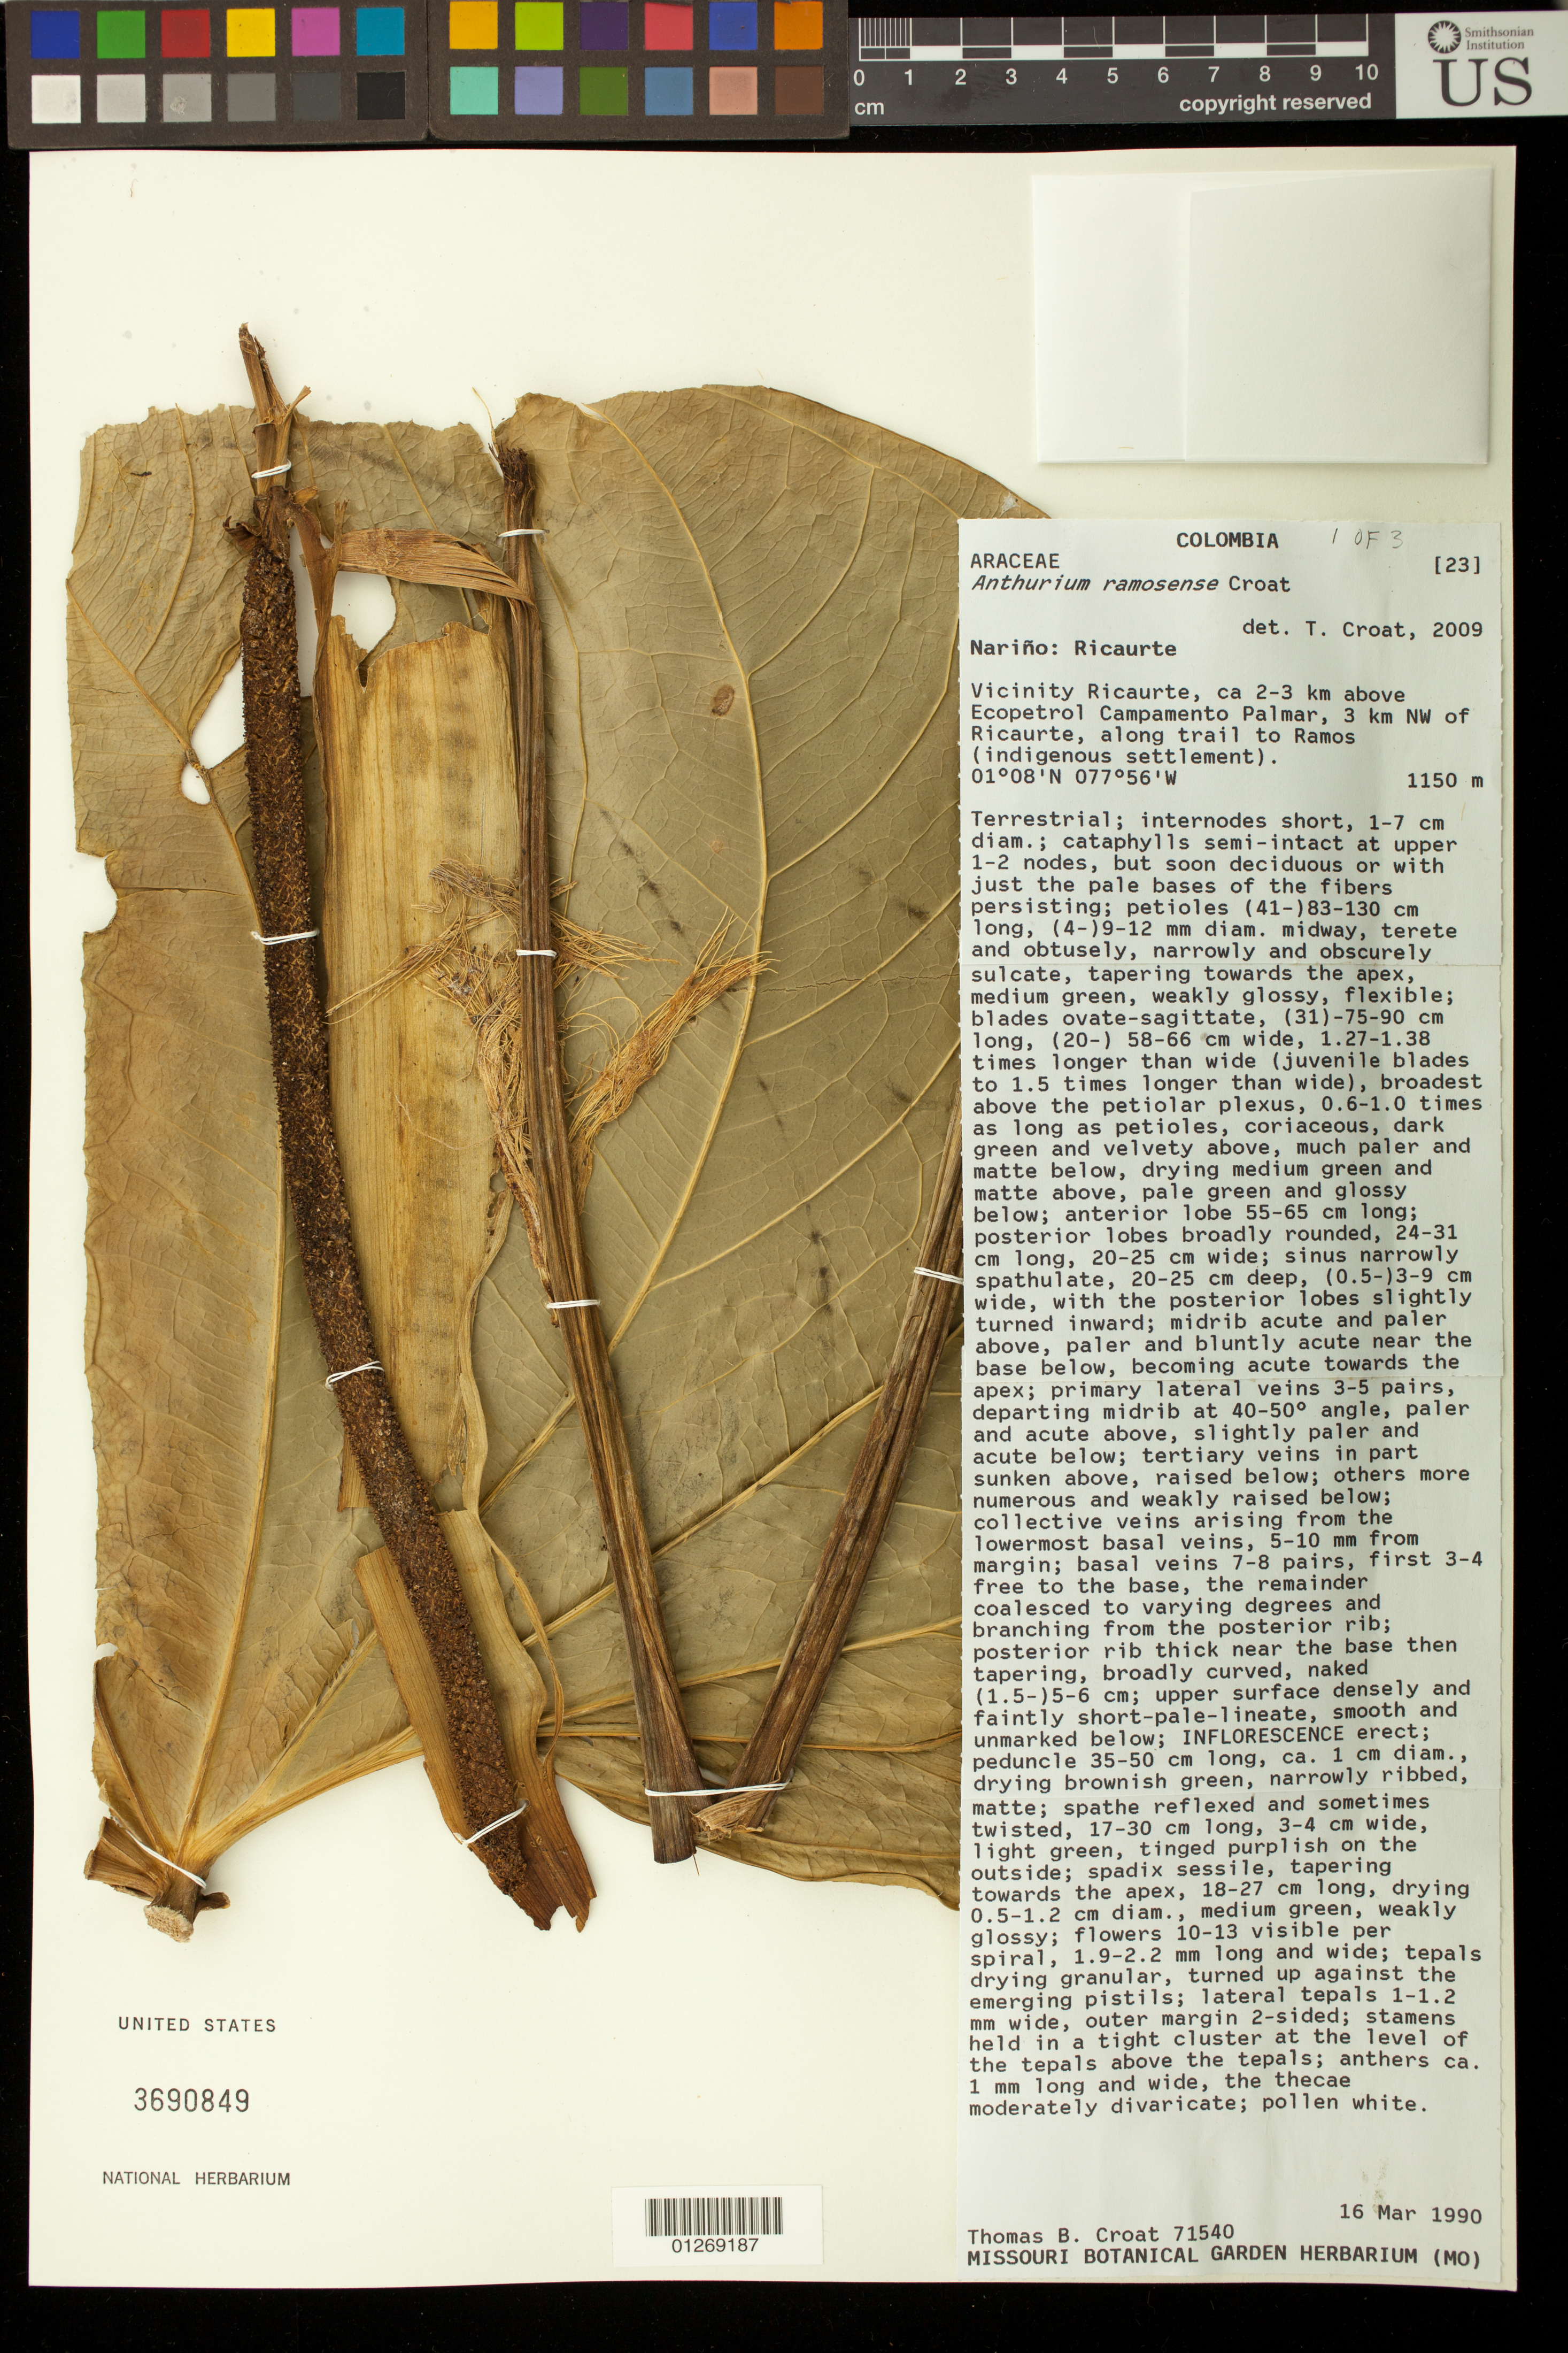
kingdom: Plantae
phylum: Tracheophyta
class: Liliopsida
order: Alismatales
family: Araceae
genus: Anthurium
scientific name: Anthurium ramosense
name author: Croat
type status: Isotype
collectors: T. B. Croat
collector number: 71540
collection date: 1990-03-16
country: Colombia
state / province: Nariño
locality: Nariño: Ricaurte. Vicinity Ricaurte, ca. 2-3 km above Ecopetrol Campamento Palmar, 3 km NW of Ricaurte, along trail to Ramos (indigenous settlement)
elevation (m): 1150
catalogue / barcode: US 3690849